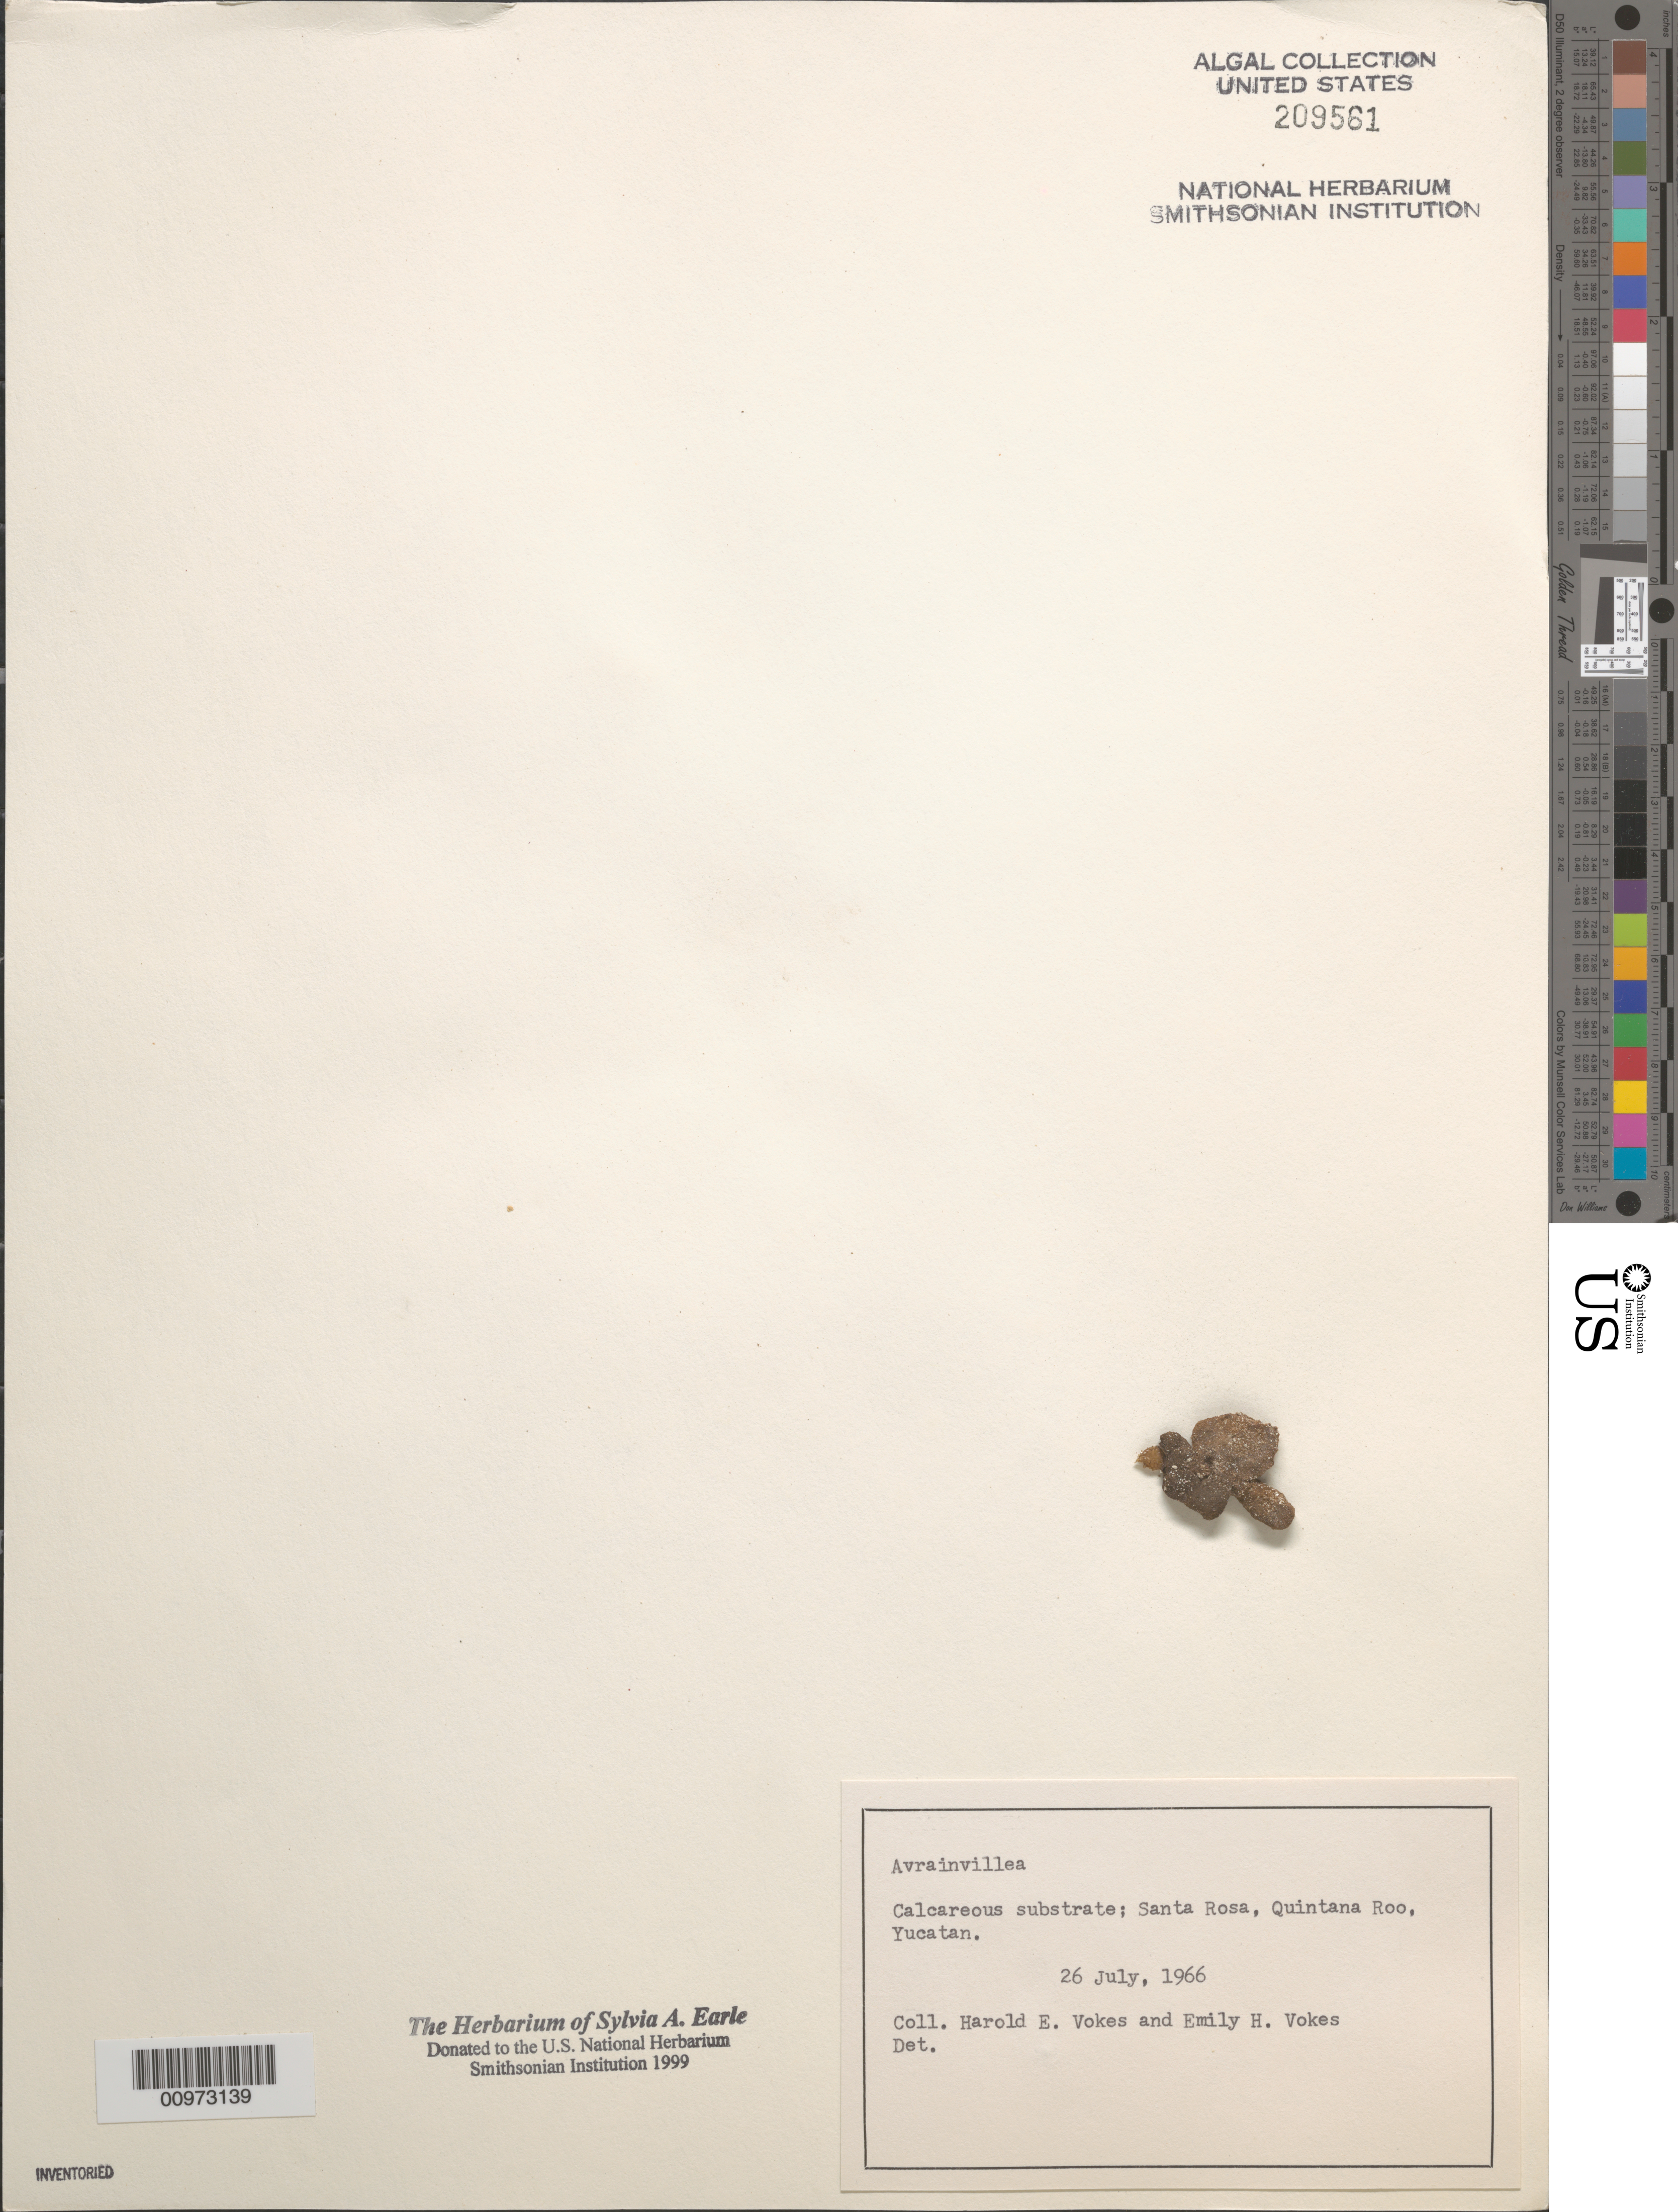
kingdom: Plantae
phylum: Chlorophyta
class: Ulvophyceae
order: Bryopsidales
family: Dichotomosiphonaceae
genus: Avrainvillea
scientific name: Avrainvillea sp.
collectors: H. Vokes & E. Vokes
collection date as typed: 26 Jul 1966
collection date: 1966-07-26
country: Mexico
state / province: Quintana Roo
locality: Santa Rosa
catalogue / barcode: US 209561